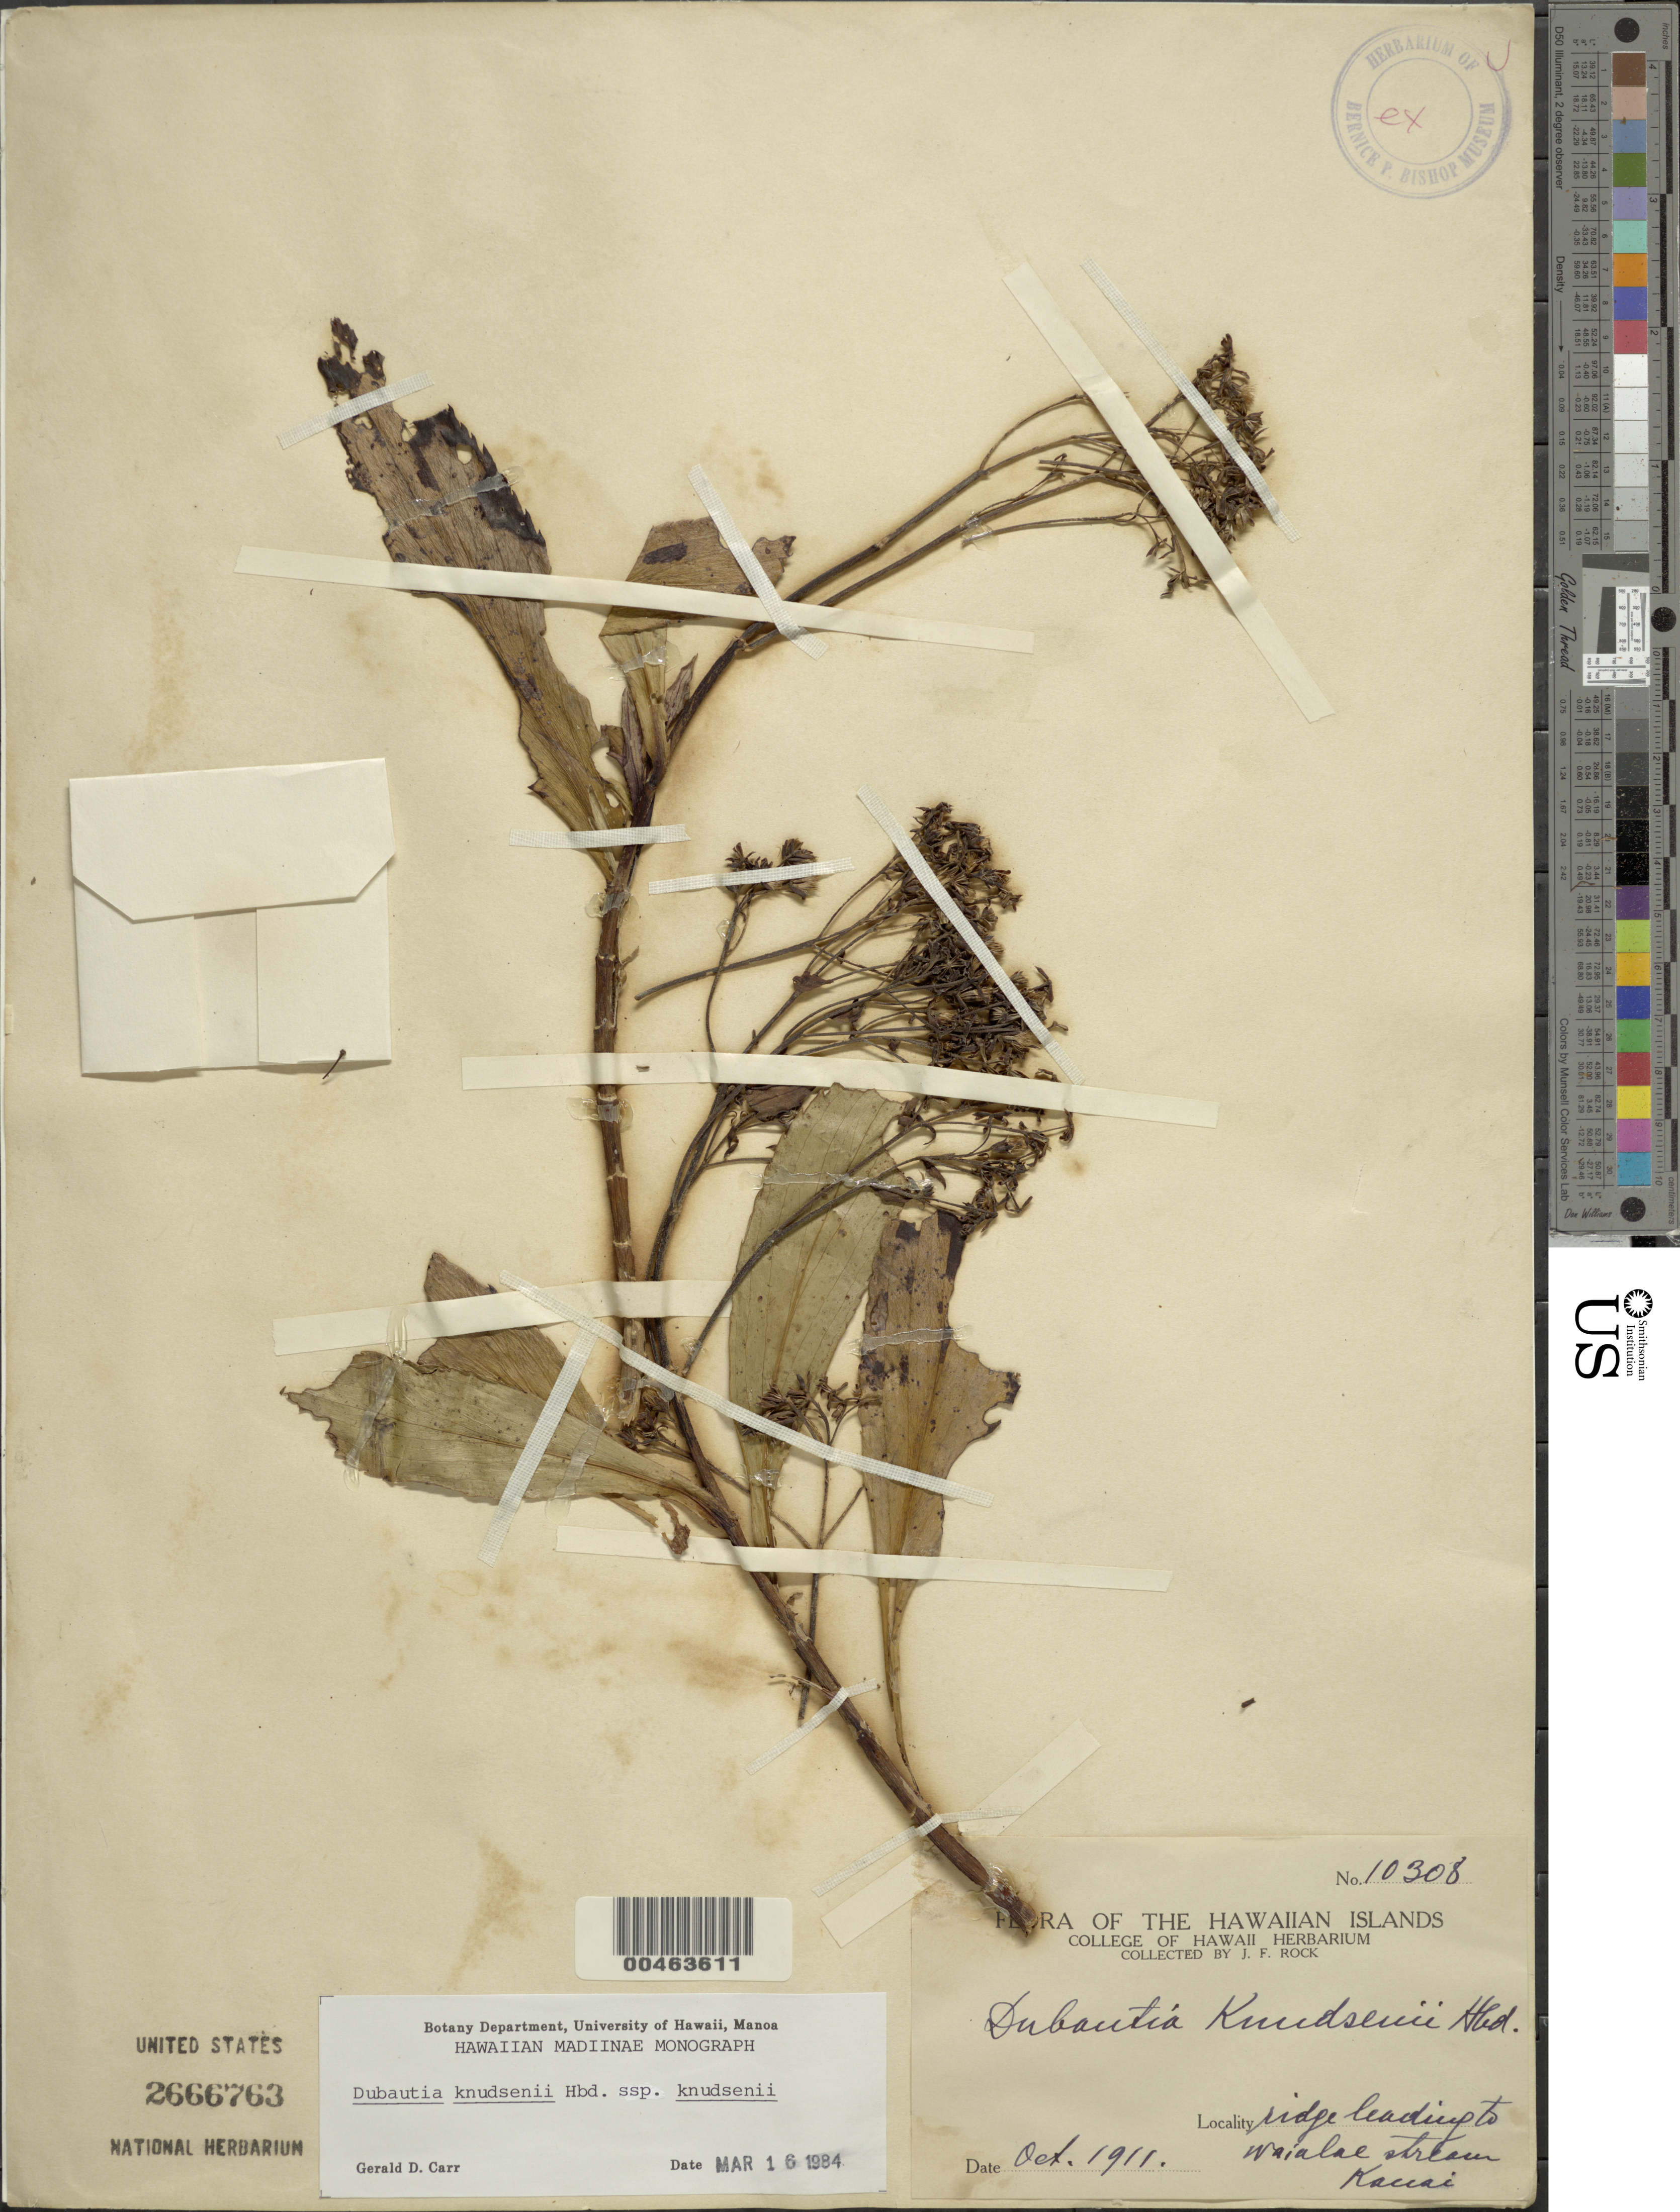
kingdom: Plantae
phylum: Tracheophyta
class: Magnoliopsida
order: Asterales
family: Asteraceae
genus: Dubautia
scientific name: Dubautia knudsenii subsp. knudsenii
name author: Hillebr.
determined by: Carr, G. D.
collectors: J. F. Rock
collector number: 10308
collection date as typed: Oct 1911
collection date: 1911-10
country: United States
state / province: Hawaii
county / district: Kauai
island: Kaua'i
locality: ridge leading to Waialae stream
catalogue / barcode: US 2666763